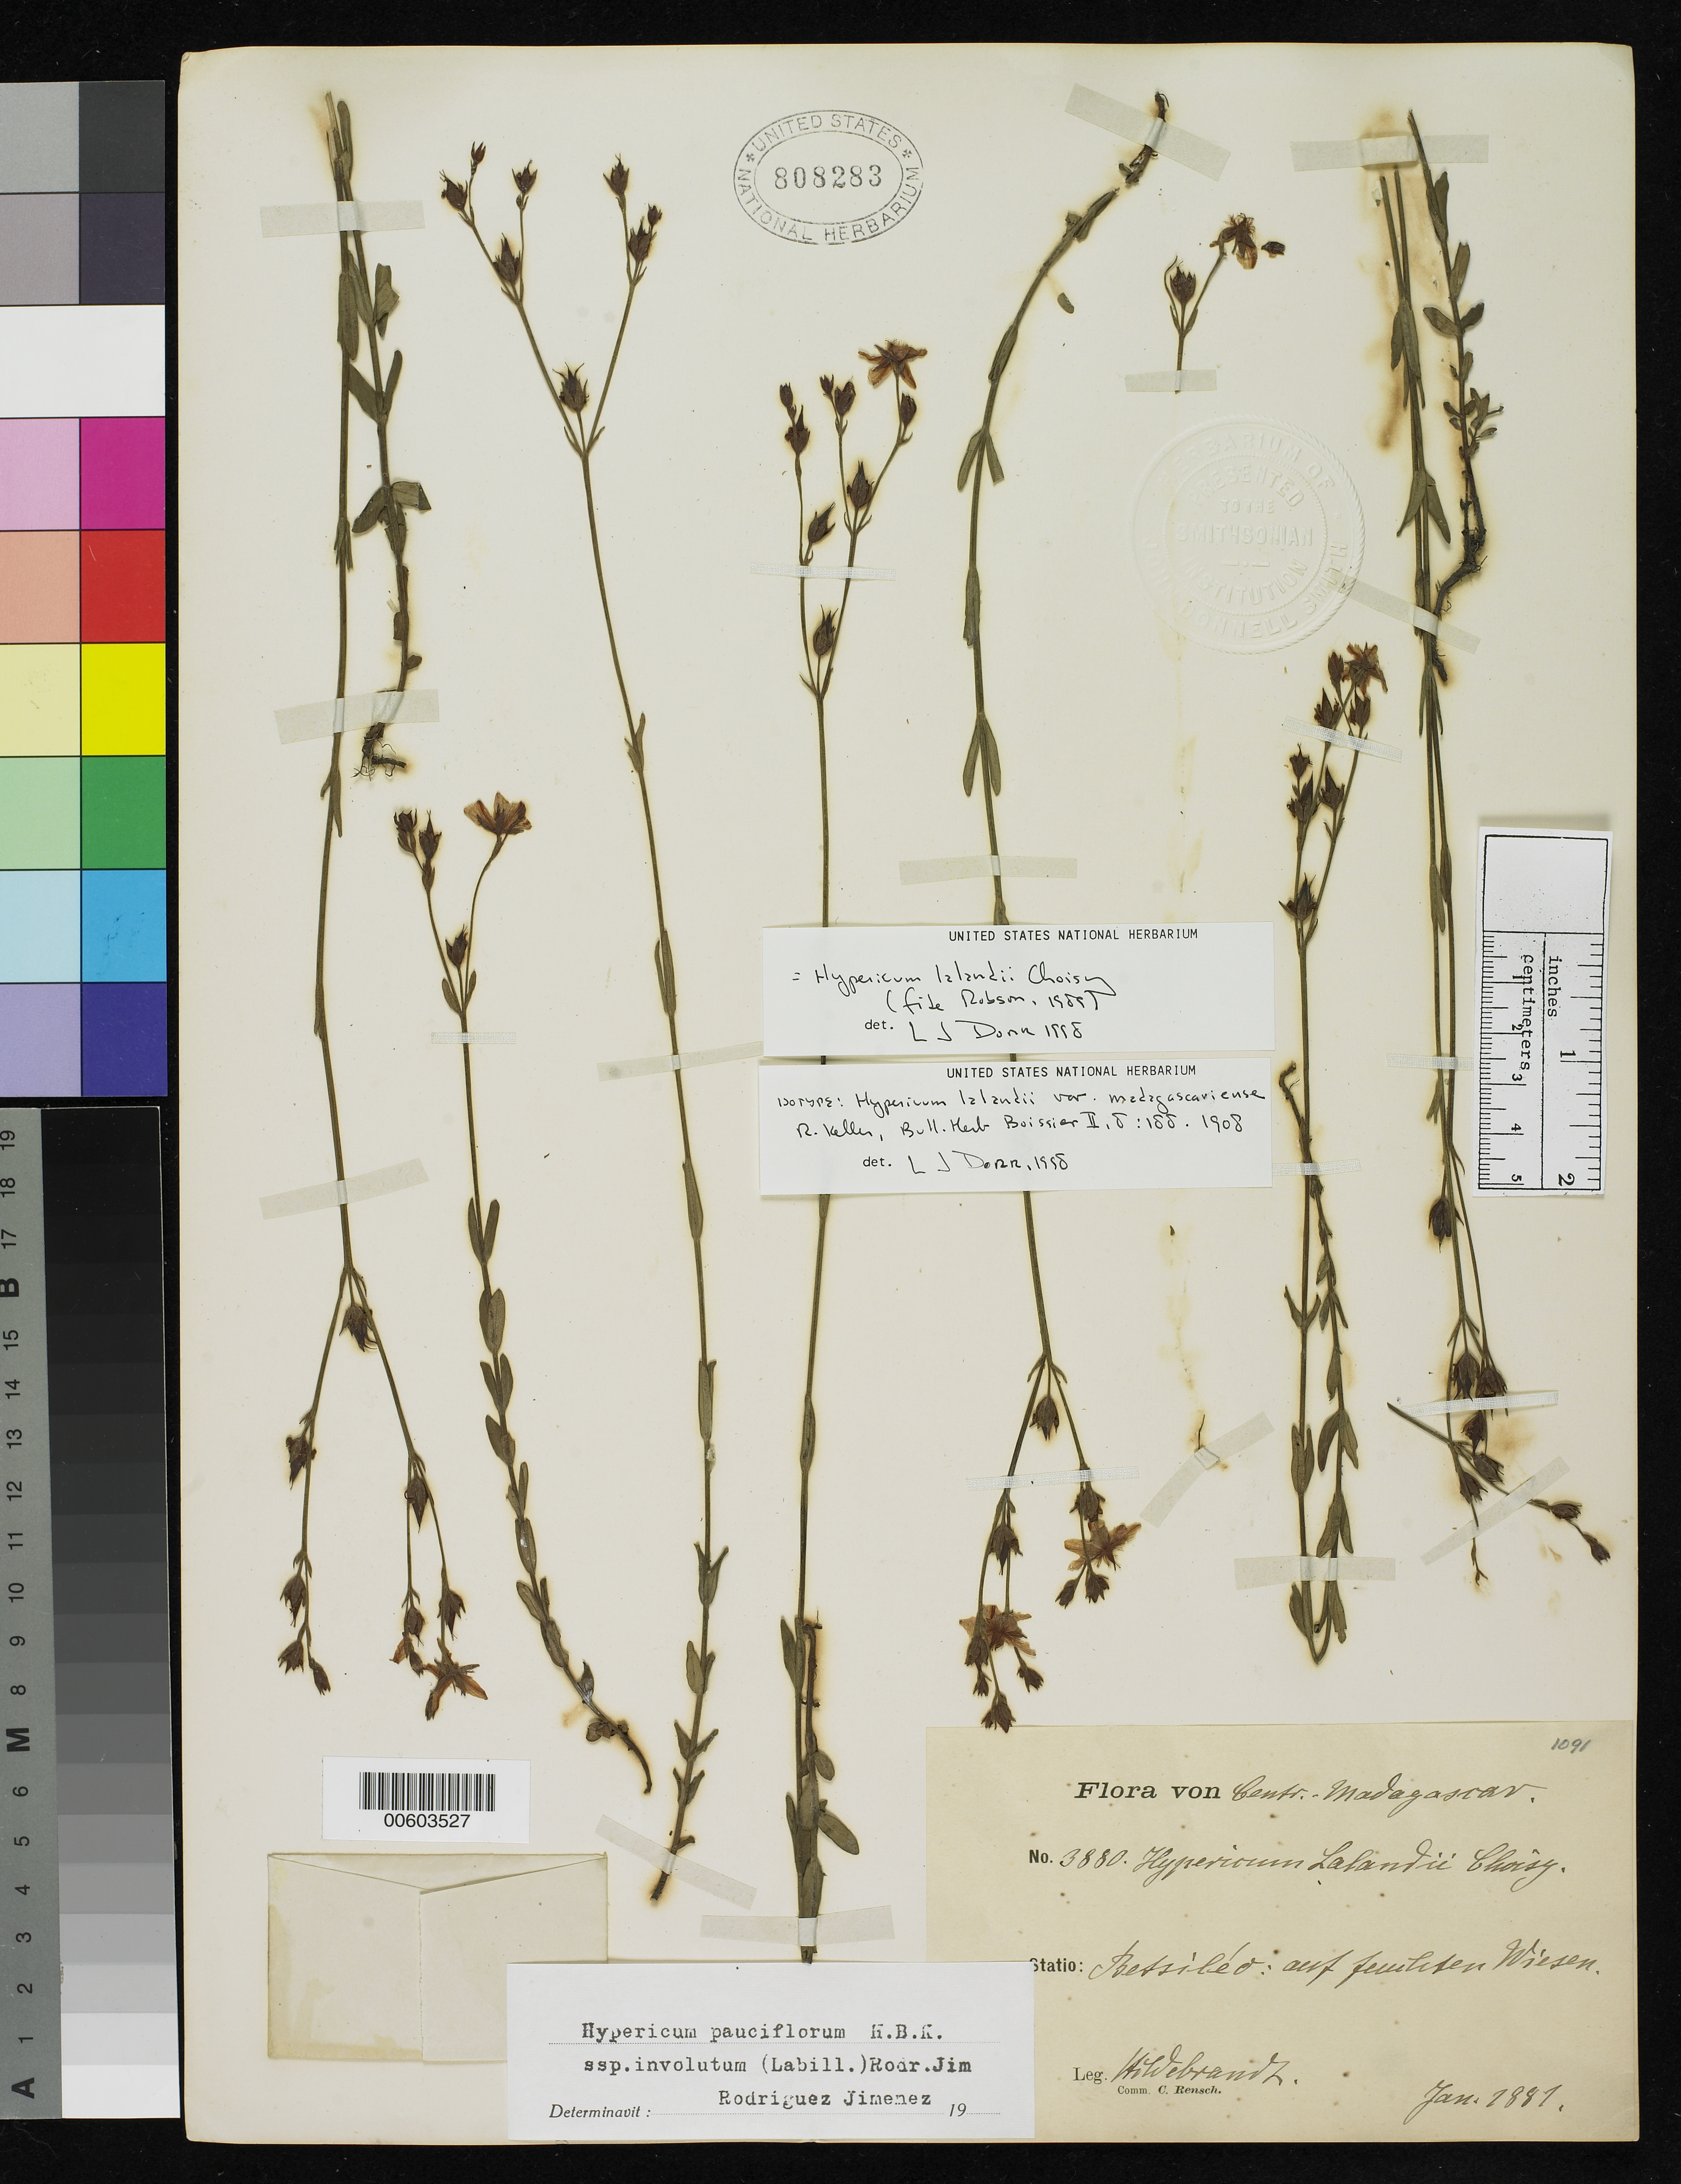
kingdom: Plantae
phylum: Tracheophyta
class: Magnoliopsida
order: Malpighiales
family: Hypericaceae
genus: Hypericum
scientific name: Hypericum lalandii var. madagascariense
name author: R. Keller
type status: Isotype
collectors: J. Hildebrandt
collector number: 3880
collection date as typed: Jan 1881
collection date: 1881-01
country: Madagascar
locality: Central Madagascar.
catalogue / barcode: US 808283